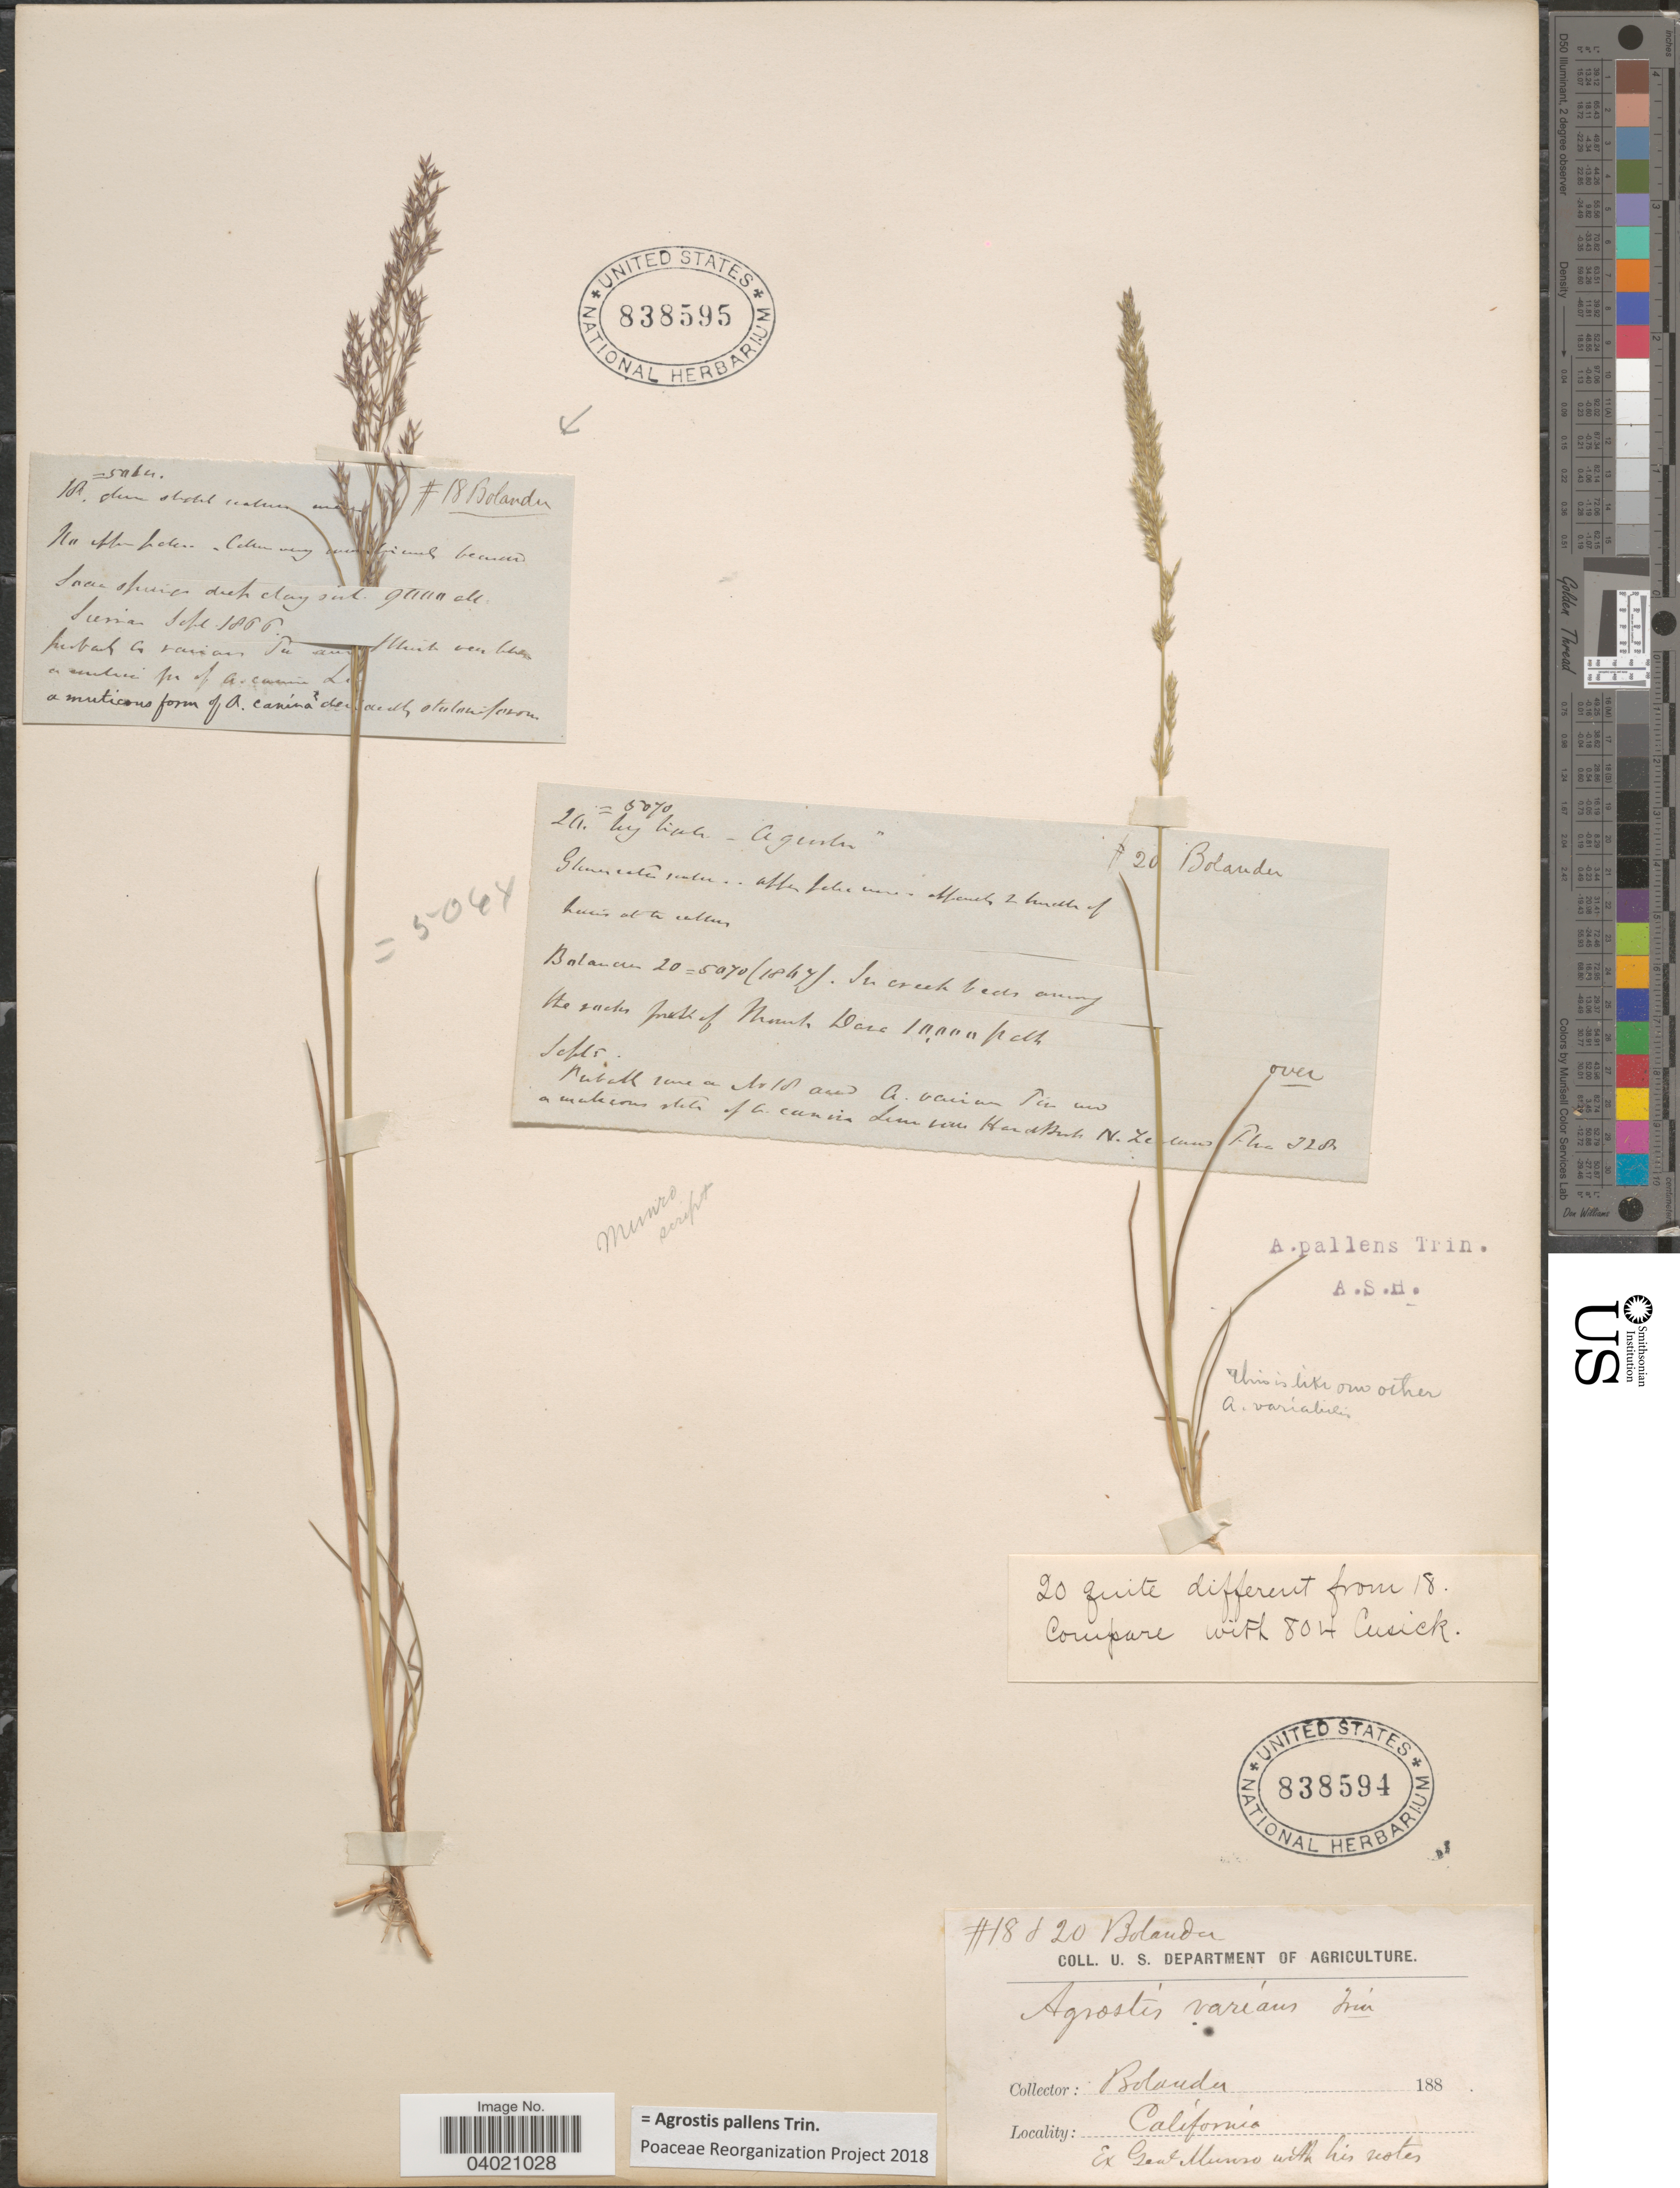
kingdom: Plantae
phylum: Tracheophyta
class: Liliopsida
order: Poales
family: Poaceae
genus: Agrostis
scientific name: Agrostis pallens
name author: Trin.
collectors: -. Bolander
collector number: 20=5070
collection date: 1867-09-05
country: United States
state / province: California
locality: In creek beds among the rocks, peak of Mont D'arc.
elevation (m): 3048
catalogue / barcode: US 838594